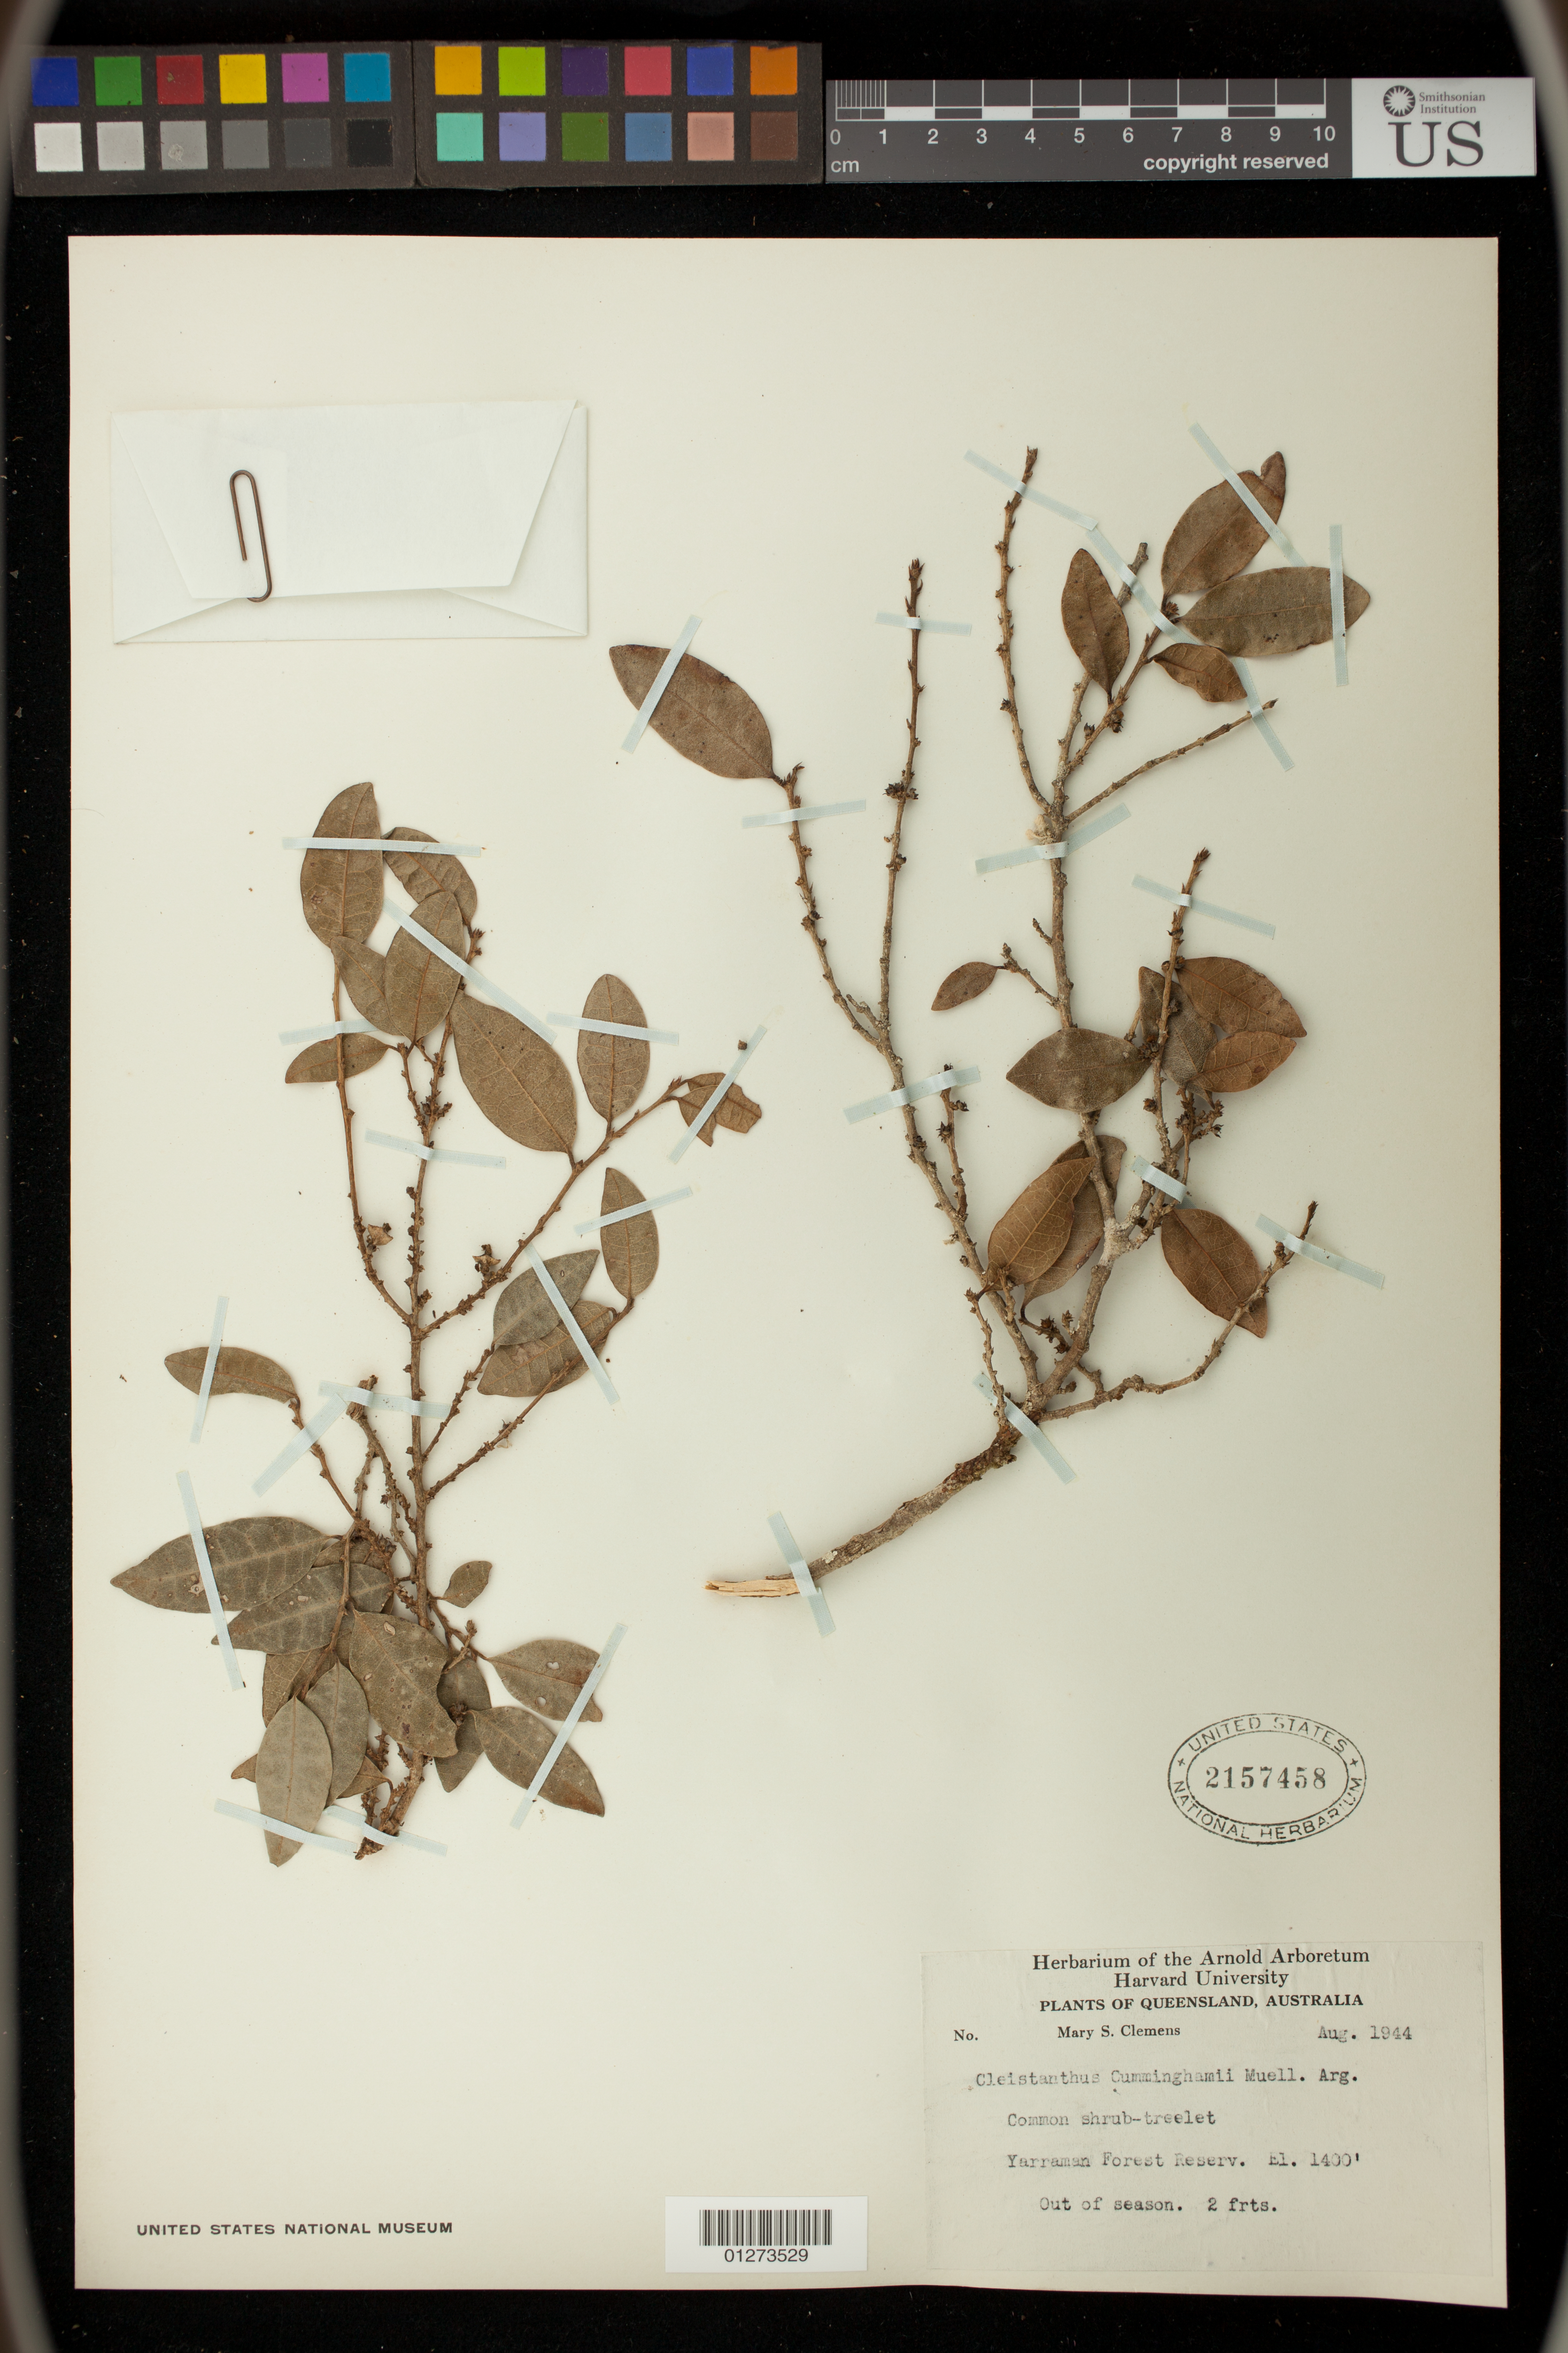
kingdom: Plantae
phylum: Tracheophyta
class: Magnoliopsida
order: Malpighiales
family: Phyllanthaceae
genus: Cleistanthus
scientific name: Cleistanthus cunninghamii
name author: (Müll. Arg.) Müll. Arg.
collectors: M. S. Clemens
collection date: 1944-08-01/1944-08-31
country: Australia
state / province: Queensland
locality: Yarraman Forest Reserv.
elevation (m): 427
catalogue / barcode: US 2157458